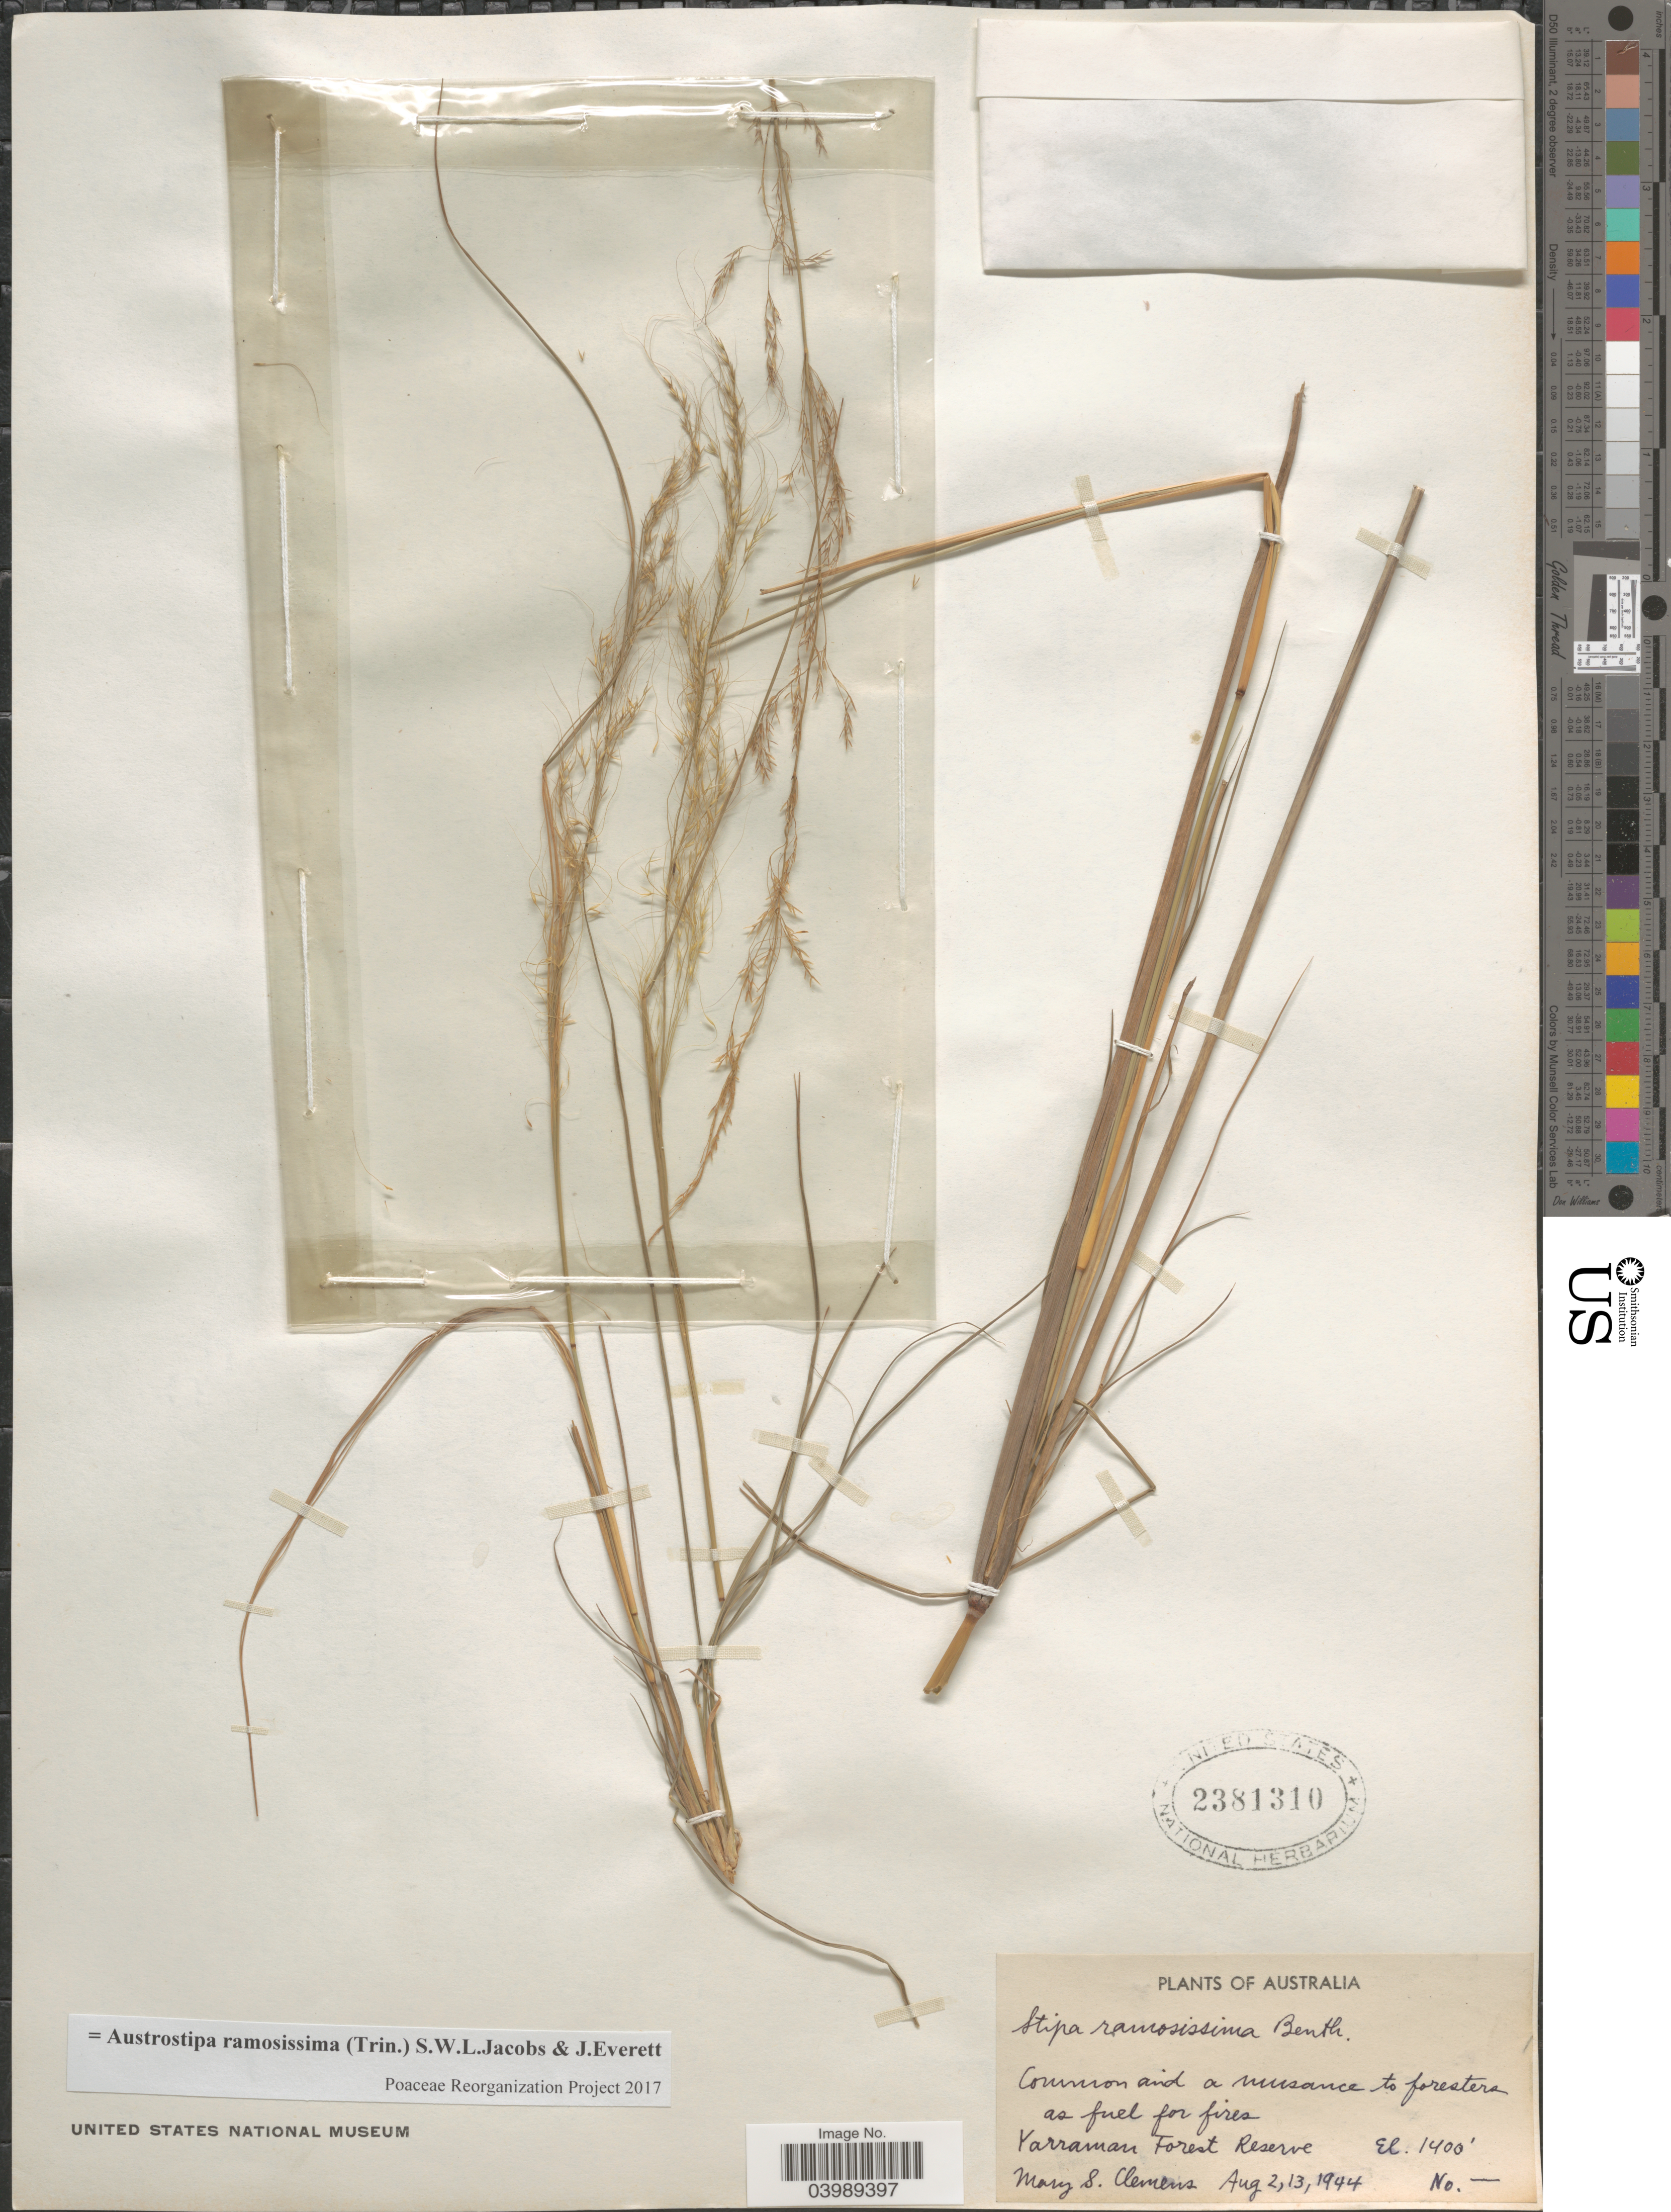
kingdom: Plantae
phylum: Tracheophyta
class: Liliopsida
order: Poales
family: Poaceae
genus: Austrostipa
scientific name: Austrostipa ramosissima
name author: (Trin.) S.W.L. Jacobs & J. Everett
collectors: M. S. Clemens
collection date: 1944-08-02/1944-08-13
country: Australia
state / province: Queensland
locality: Yarraman Forest Reserve.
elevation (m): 427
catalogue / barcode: US 2381310